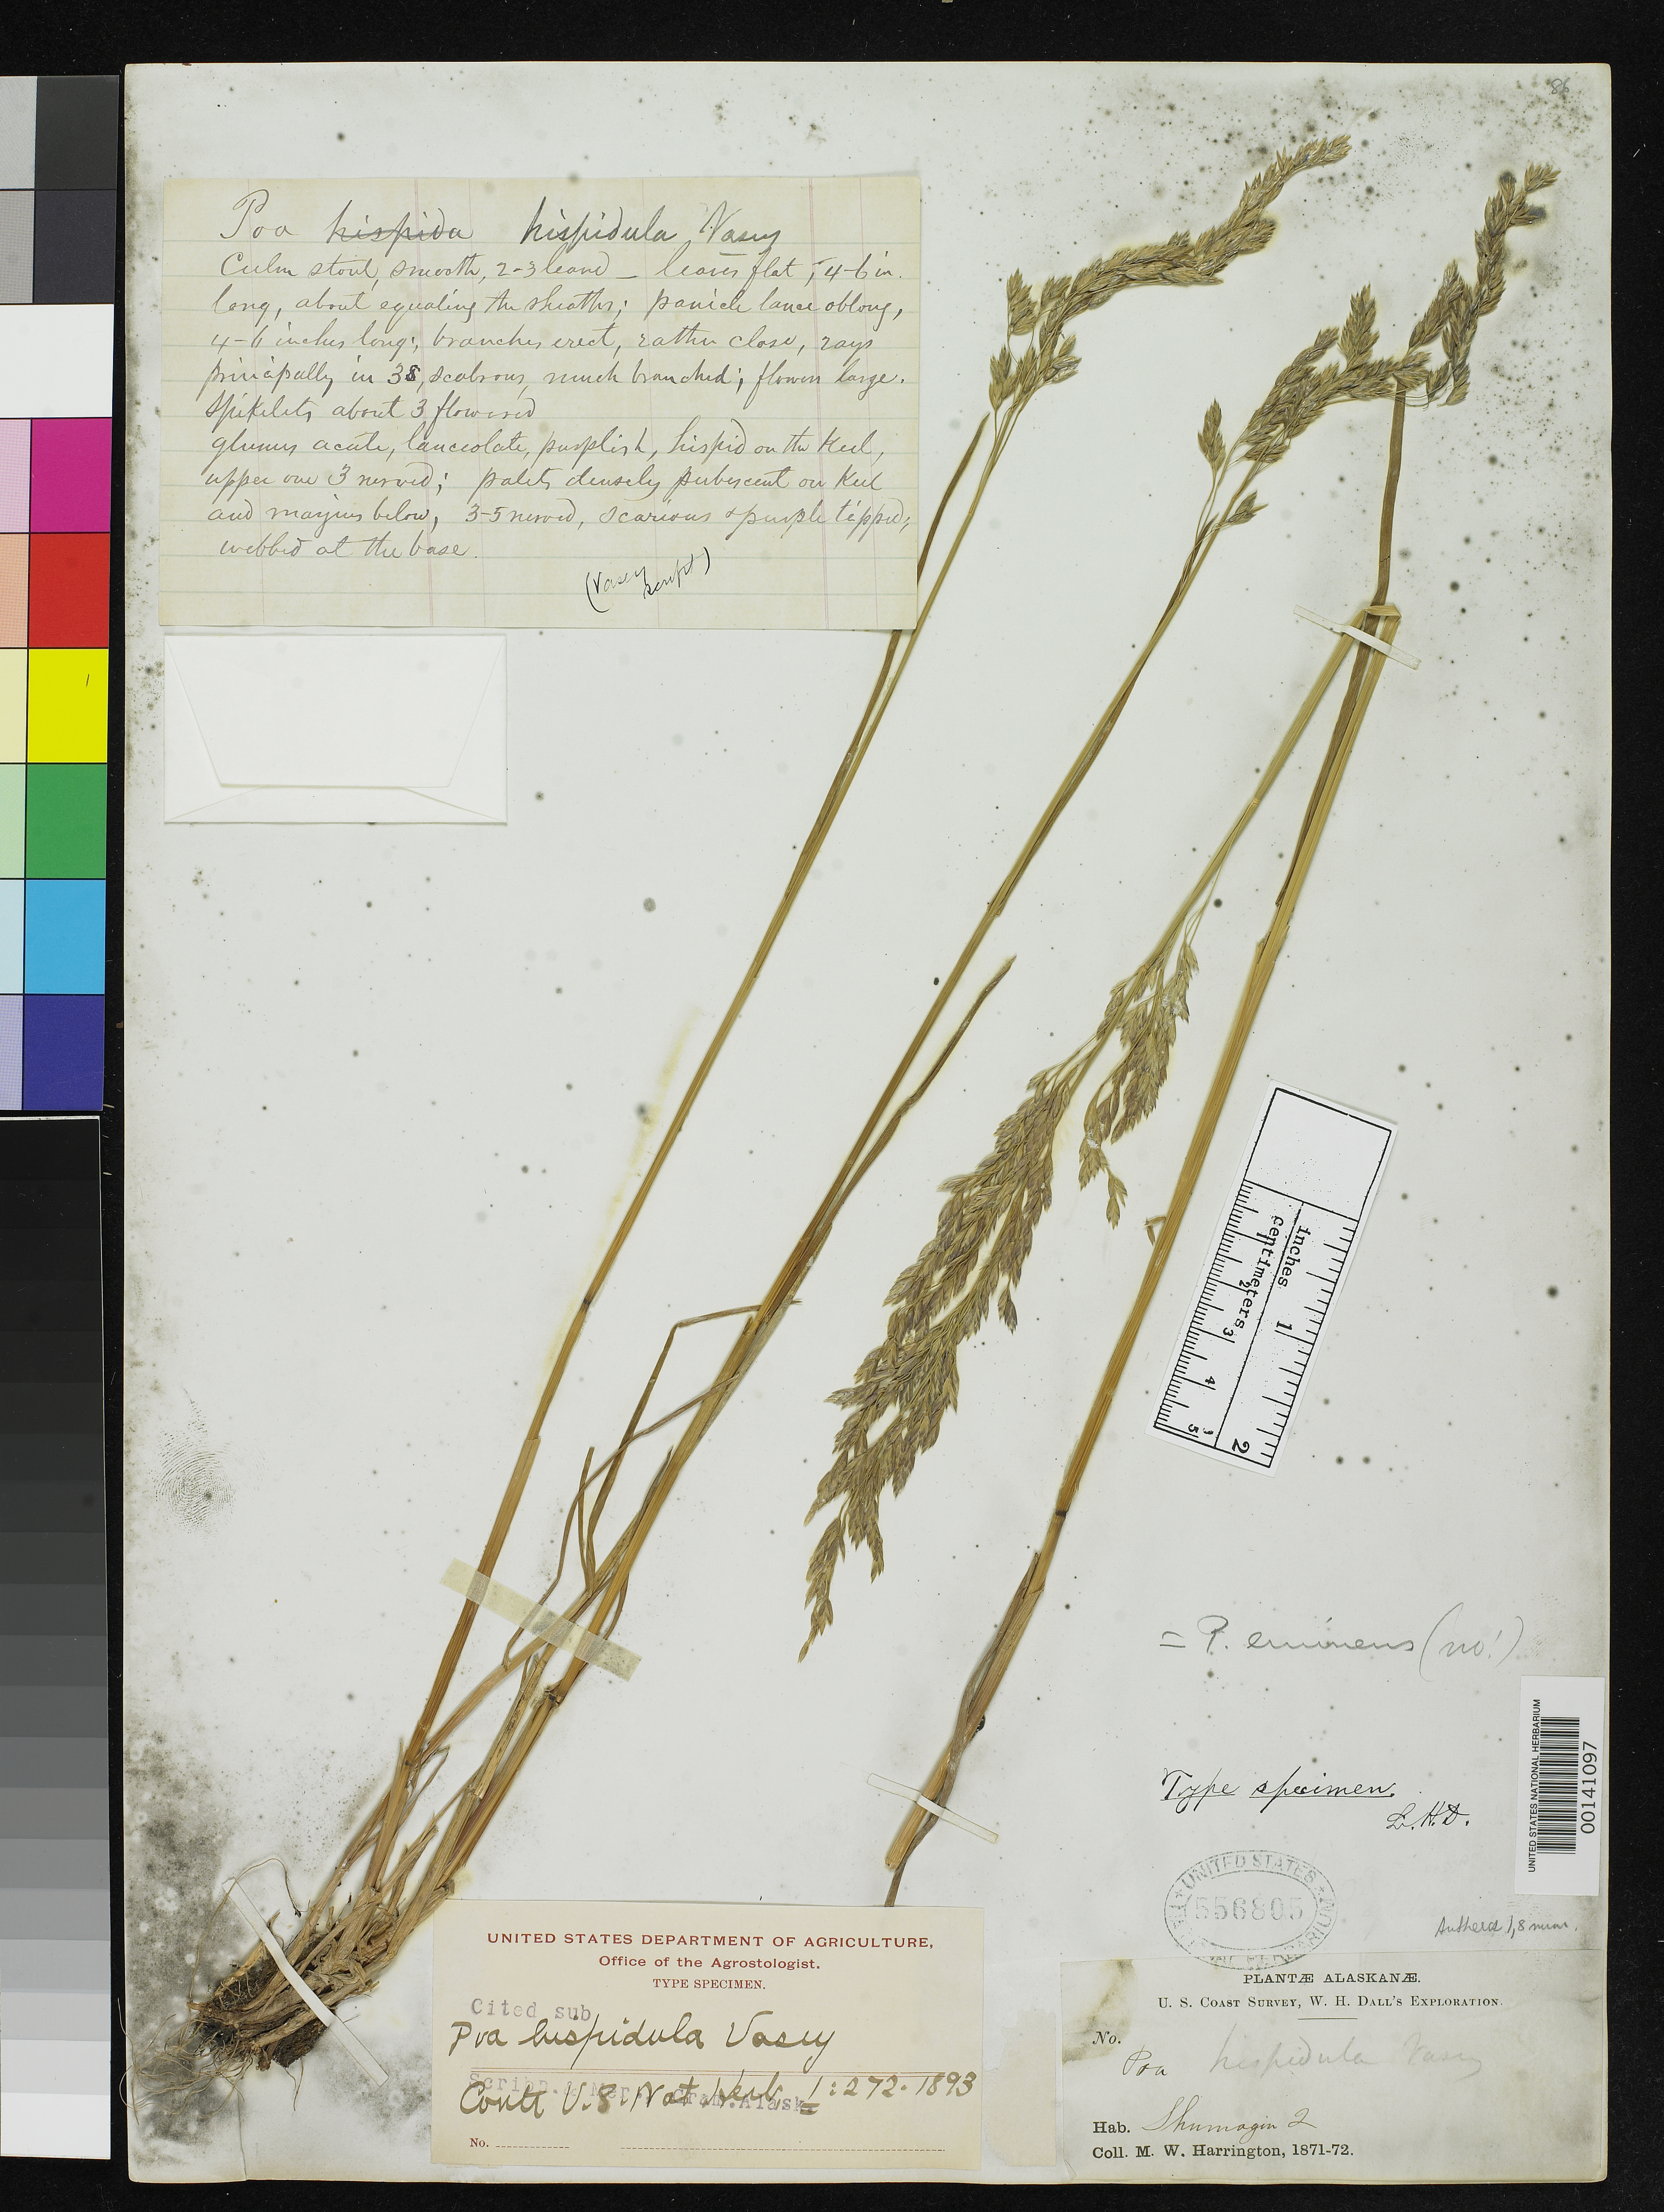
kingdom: Plantae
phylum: Tracheophyta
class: Liliopsida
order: Poales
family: Poaceae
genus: Poa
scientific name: Poa hispidula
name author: Vasey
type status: Isotype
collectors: M. W. Harrington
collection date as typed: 1871 to -- --- 1872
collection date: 1871/1872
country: United States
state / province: Alaska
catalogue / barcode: US 556805